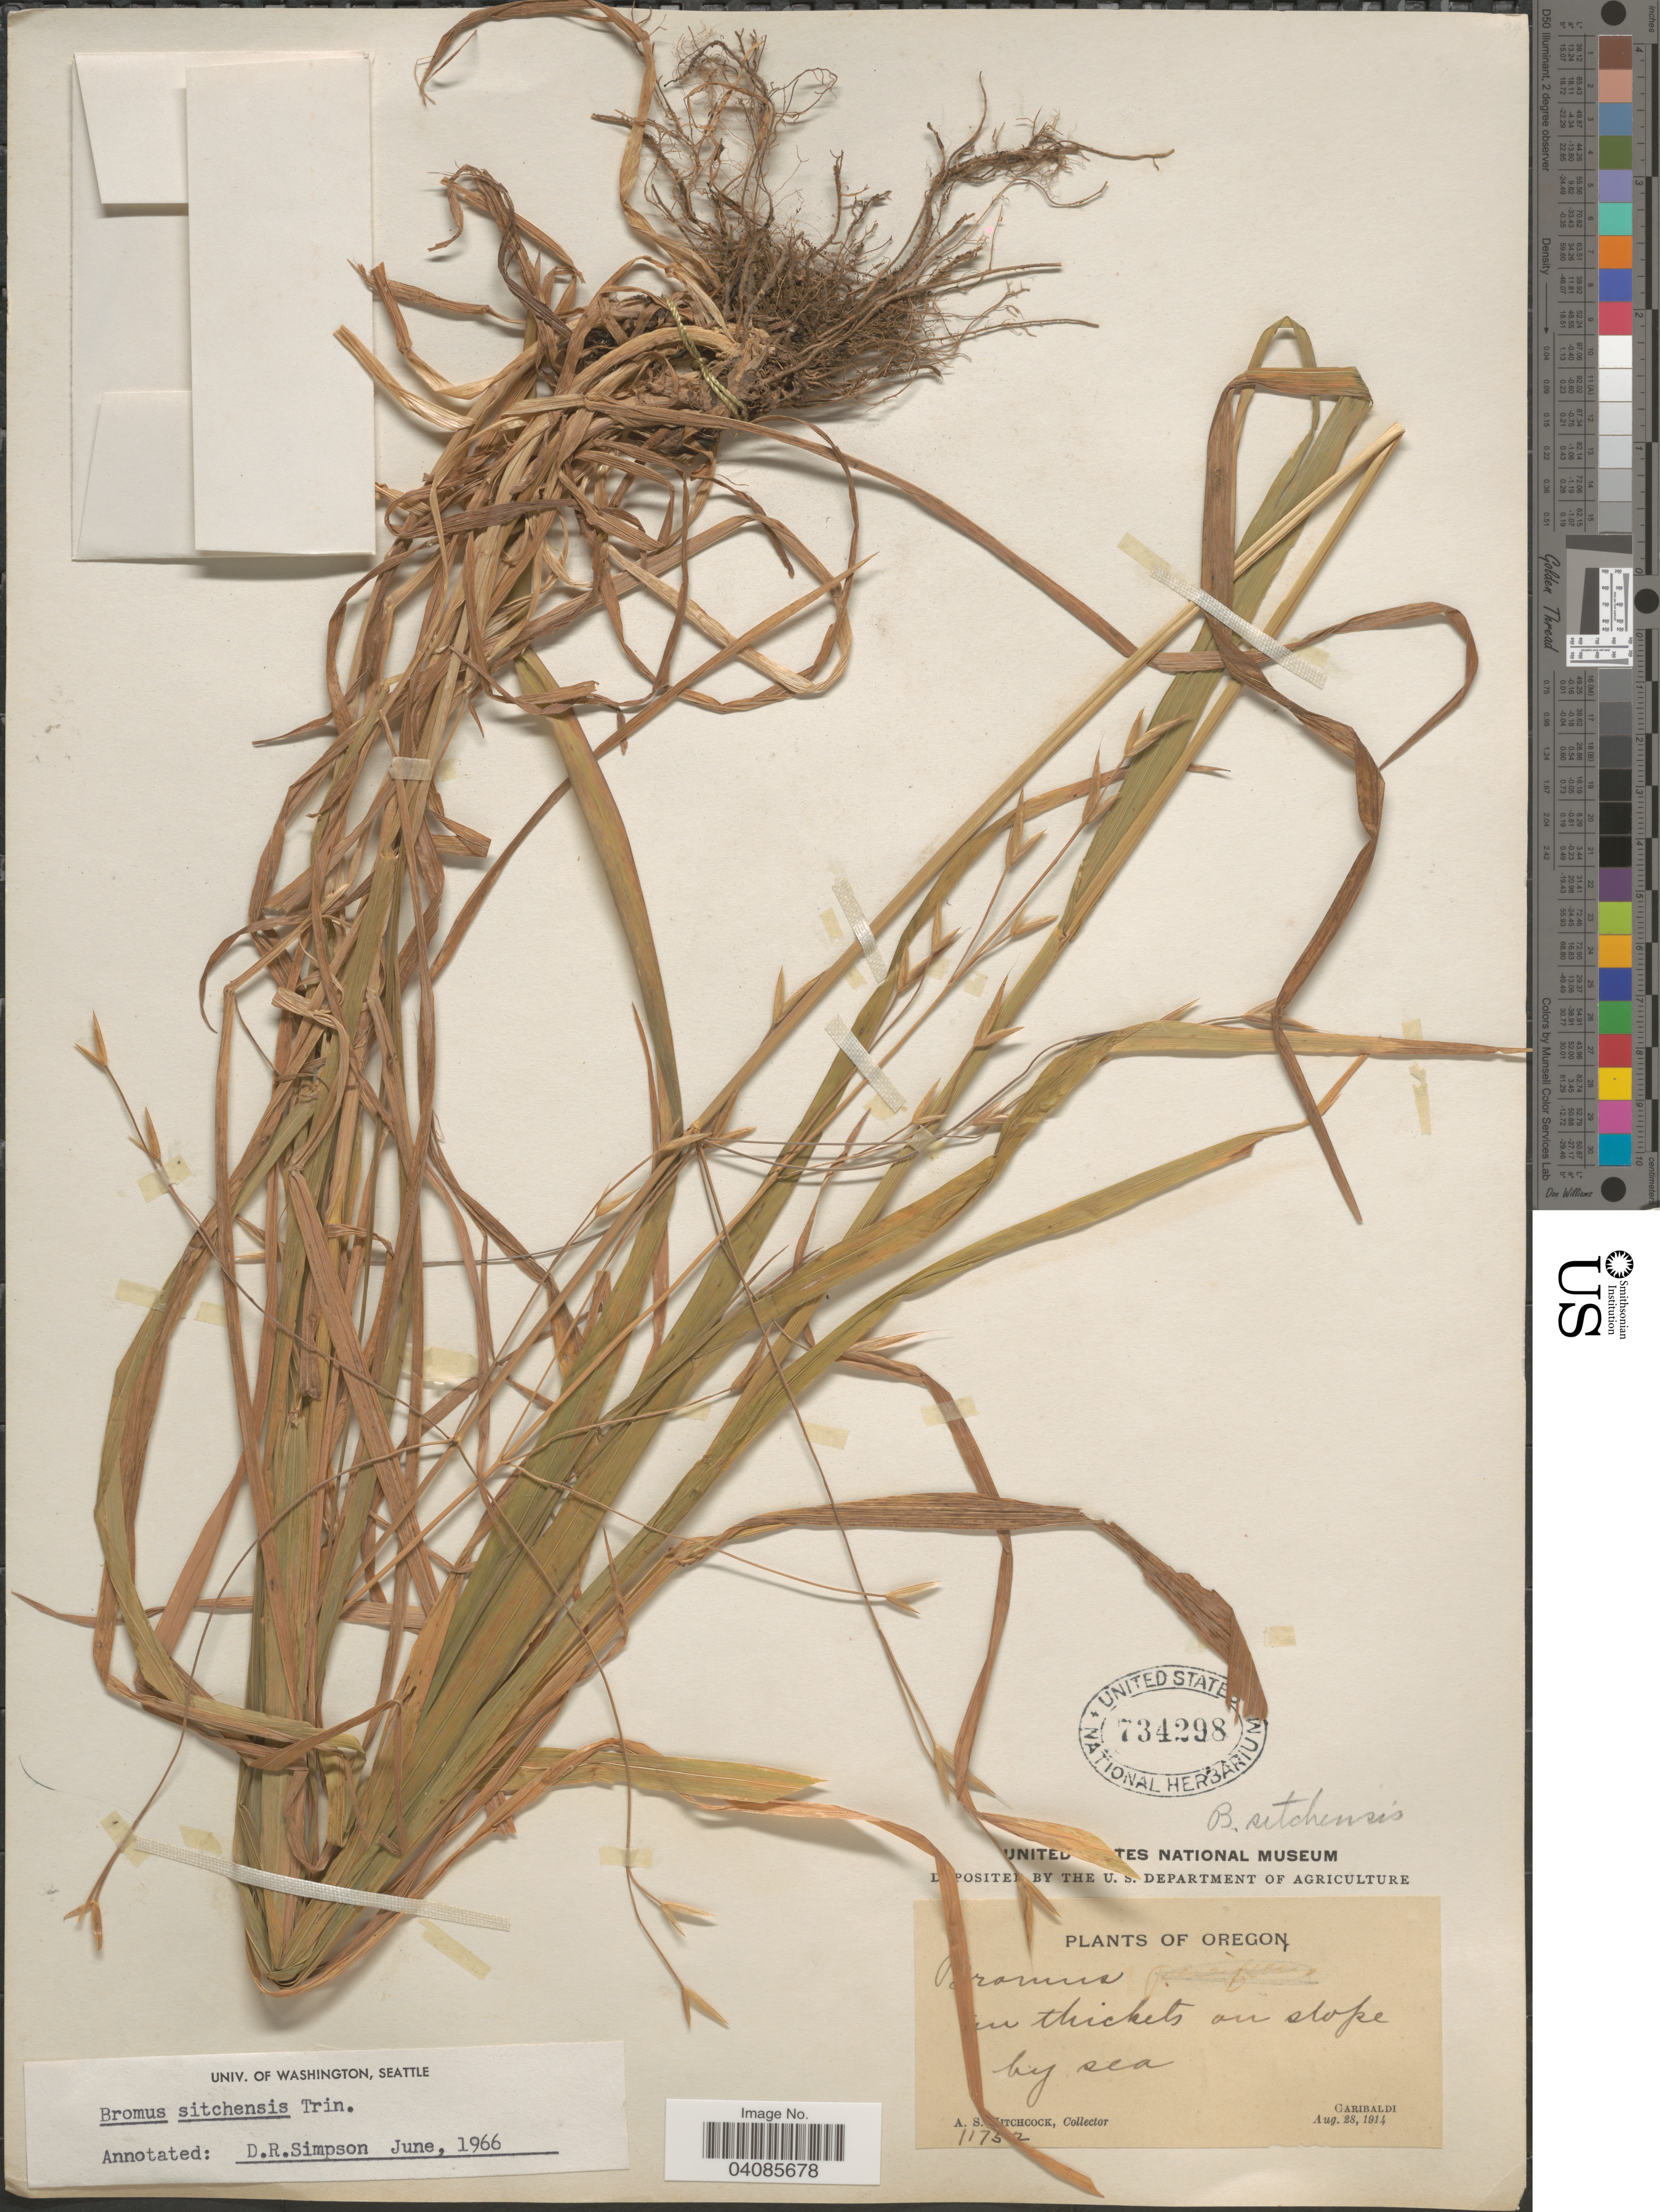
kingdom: Plantae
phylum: Tracheophyta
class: Liliopsida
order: Poales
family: Poaceae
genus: Bromus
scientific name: Bromus sitchensis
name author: Trin. in Bong.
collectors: A. S. Hitchcock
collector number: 11752*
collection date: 1914-08-28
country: United States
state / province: Oregon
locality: On slope by sea. Garibaldi.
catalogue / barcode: US 734298